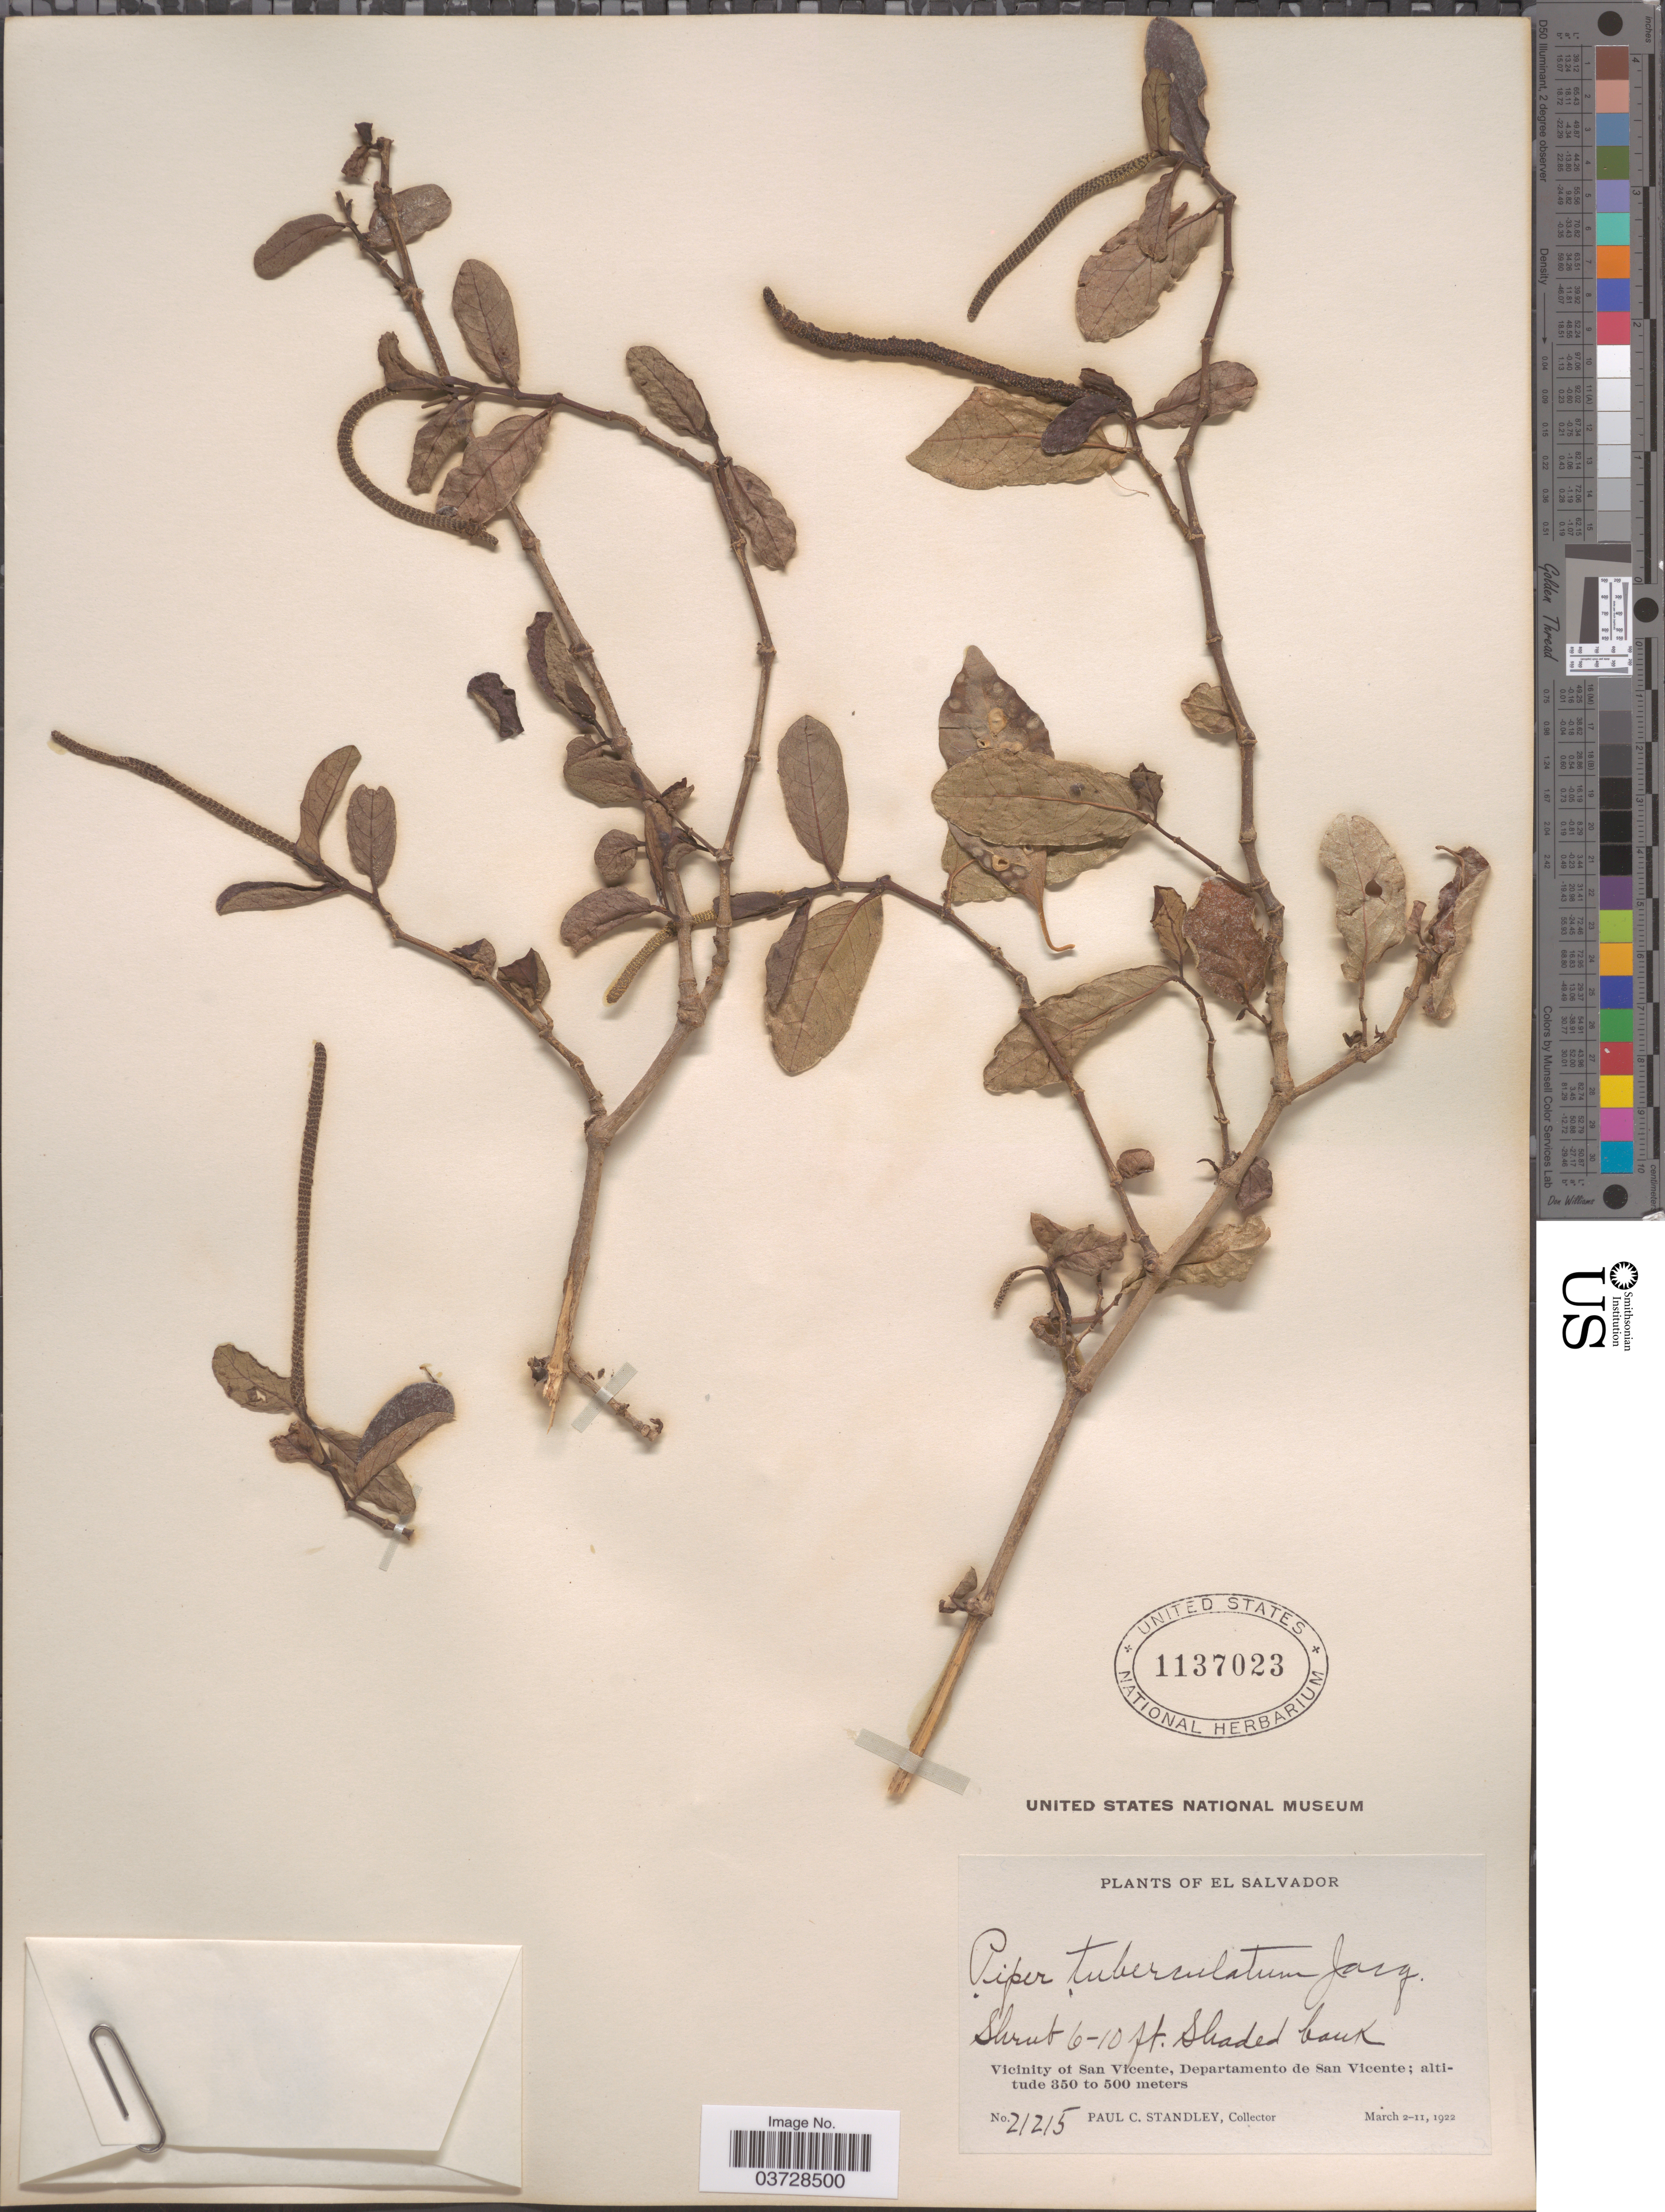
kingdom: Plantae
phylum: Tracheophyta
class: Magnoliopsida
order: Piperales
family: Piperaceae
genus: Piper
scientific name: Piper tuberculatum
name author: Jacq.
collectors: P. C. Standley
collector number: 21215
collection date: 1922-03-02/1922-03-11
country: El Salvador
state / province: San Vincente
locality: Vicinity of San Vicente, Departamento de San Vicente.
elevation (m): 350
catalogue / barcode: US 1137023